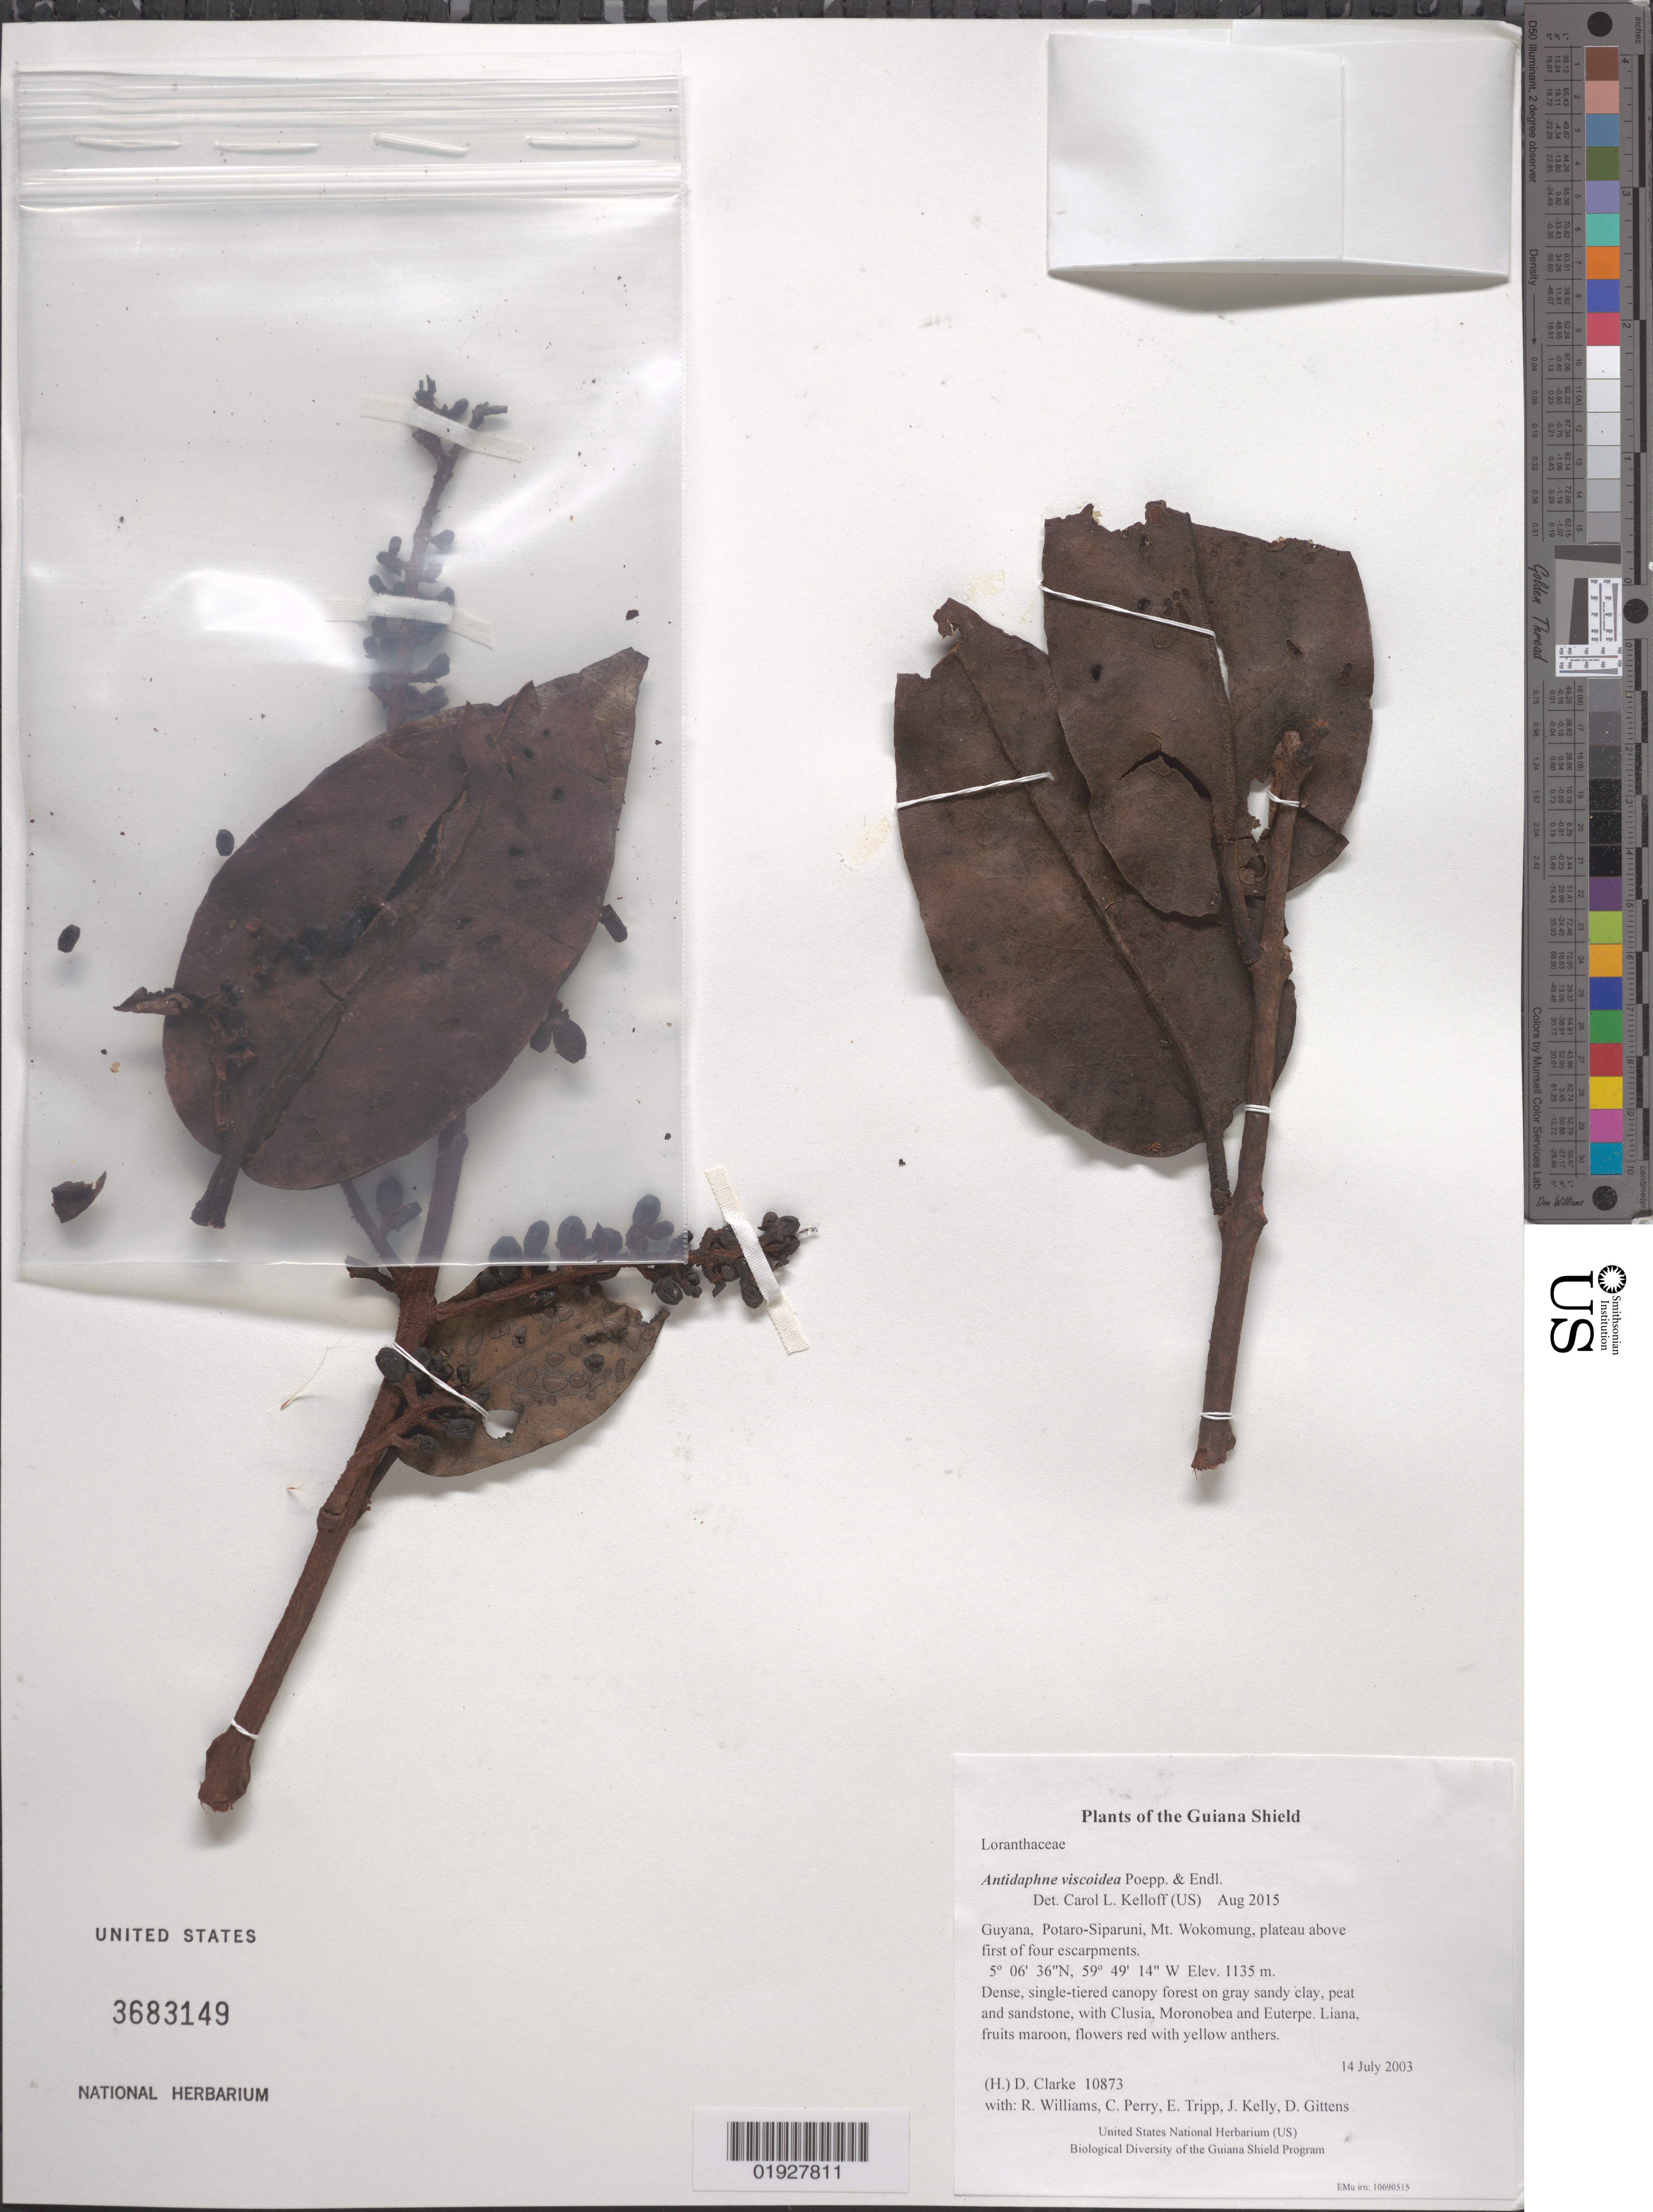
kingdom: Plantae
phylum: Tracheophyta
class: Magnoliopsida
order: Santalales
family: Santalaceae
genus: Antidaphne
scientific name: Antidaphne viscoidea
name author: Poepp. & Endl.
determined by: Kelloff, Carol L., (US), Smithsonian Institution - National Museum of Natural History (UNITED STATES)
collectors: H. D. Clarke, R. Williams, C. Perry, E. Tripp, J. Kelly, D. Gittens & S. R. Stern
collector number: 10873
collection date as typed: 14 July 2003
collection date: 2003-07-14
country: Guyana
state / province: Potaro-Siparuni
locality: Mt. Wokomung, plateau above first of four escarpments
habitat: Dense, single-tiered canopy forest on gray sandy clay, peat and sandstone, with Clusia, Moronobea and Euterpe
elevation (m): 1135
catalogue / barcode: US 3683149